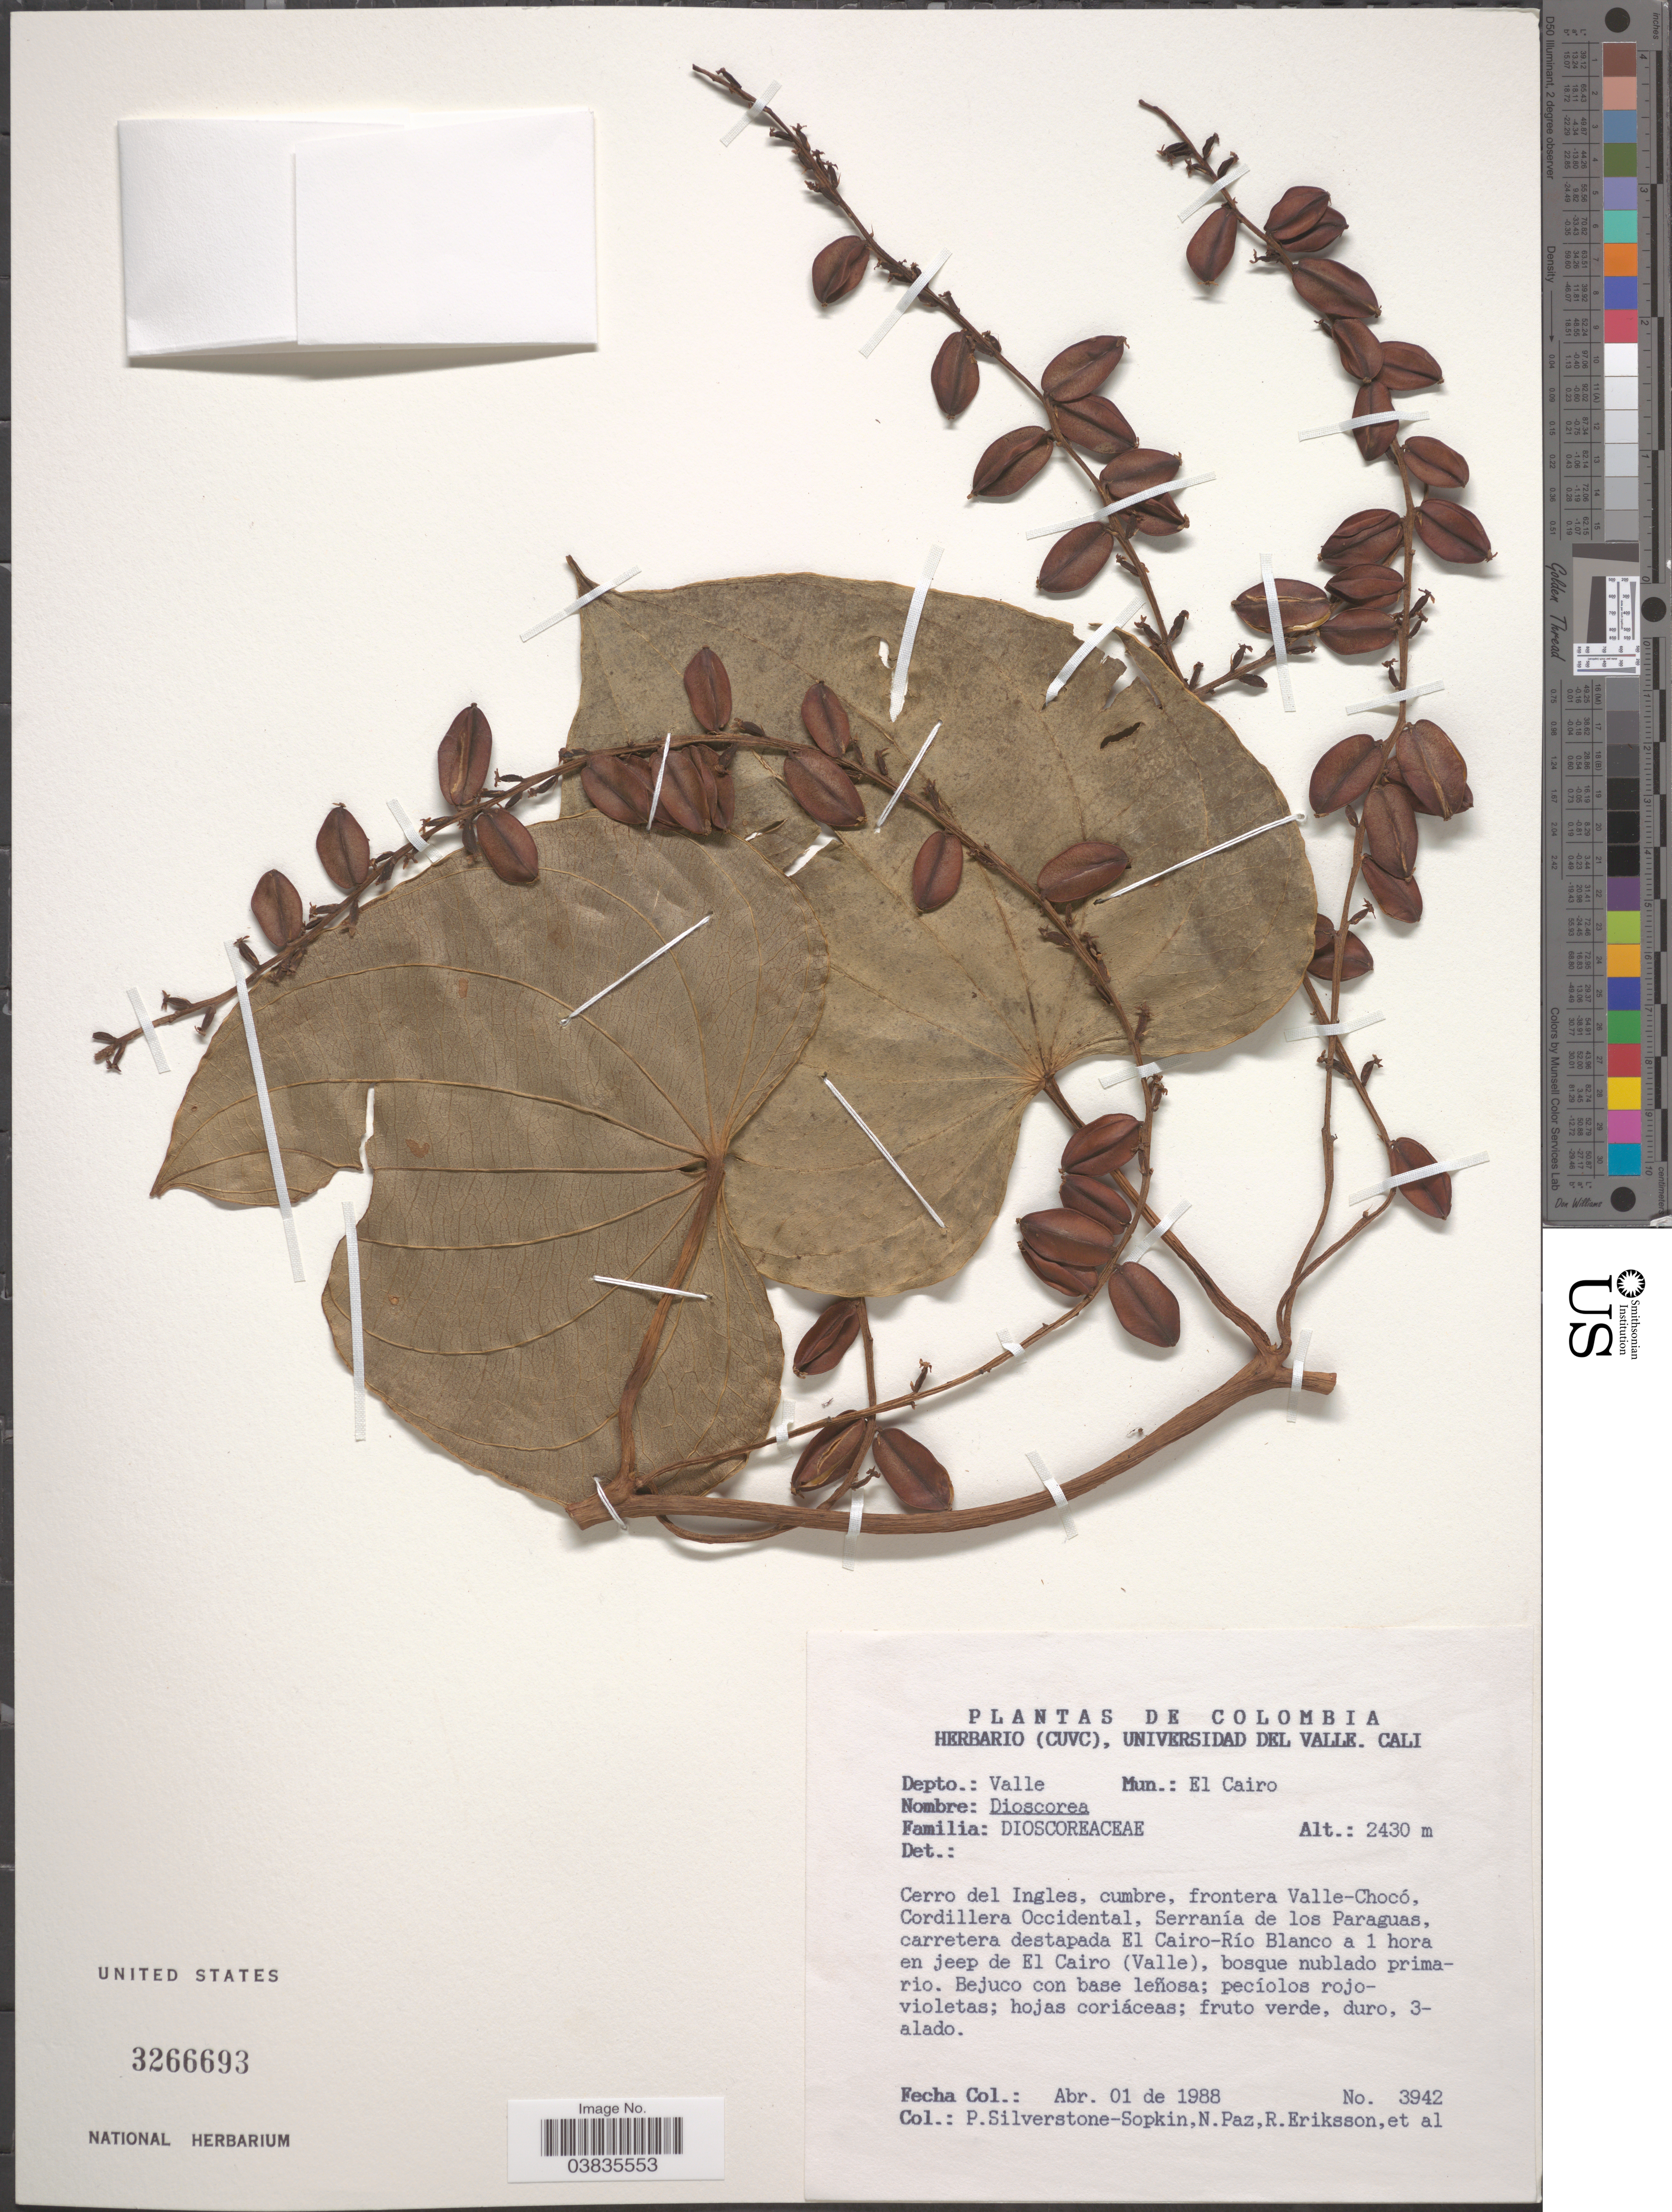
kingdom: Plantae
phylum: Tracheophyta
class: Liliopsida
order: Dioscoreales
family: Dioscoreaceae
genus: Dioscorea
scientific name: Dioscorea sp.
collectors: P. A. Silverstone-Sopkin, N. Paz, R. Eriksson & et al.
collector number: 3942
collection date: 1988-04-01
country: Colombia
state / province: Valle del Cauca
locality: Depto.: Valle. Mun.: El Cairo. Cerro del Ingles, cumbre, frontera Valle-Chocó, Cordillera Occidental, Serranía de los Paraguas, carretera destapada El Cairo-Río Blanco a 1 hora en jeep de El Cairo (Valle).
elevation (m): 2430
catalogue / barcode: US 3266693